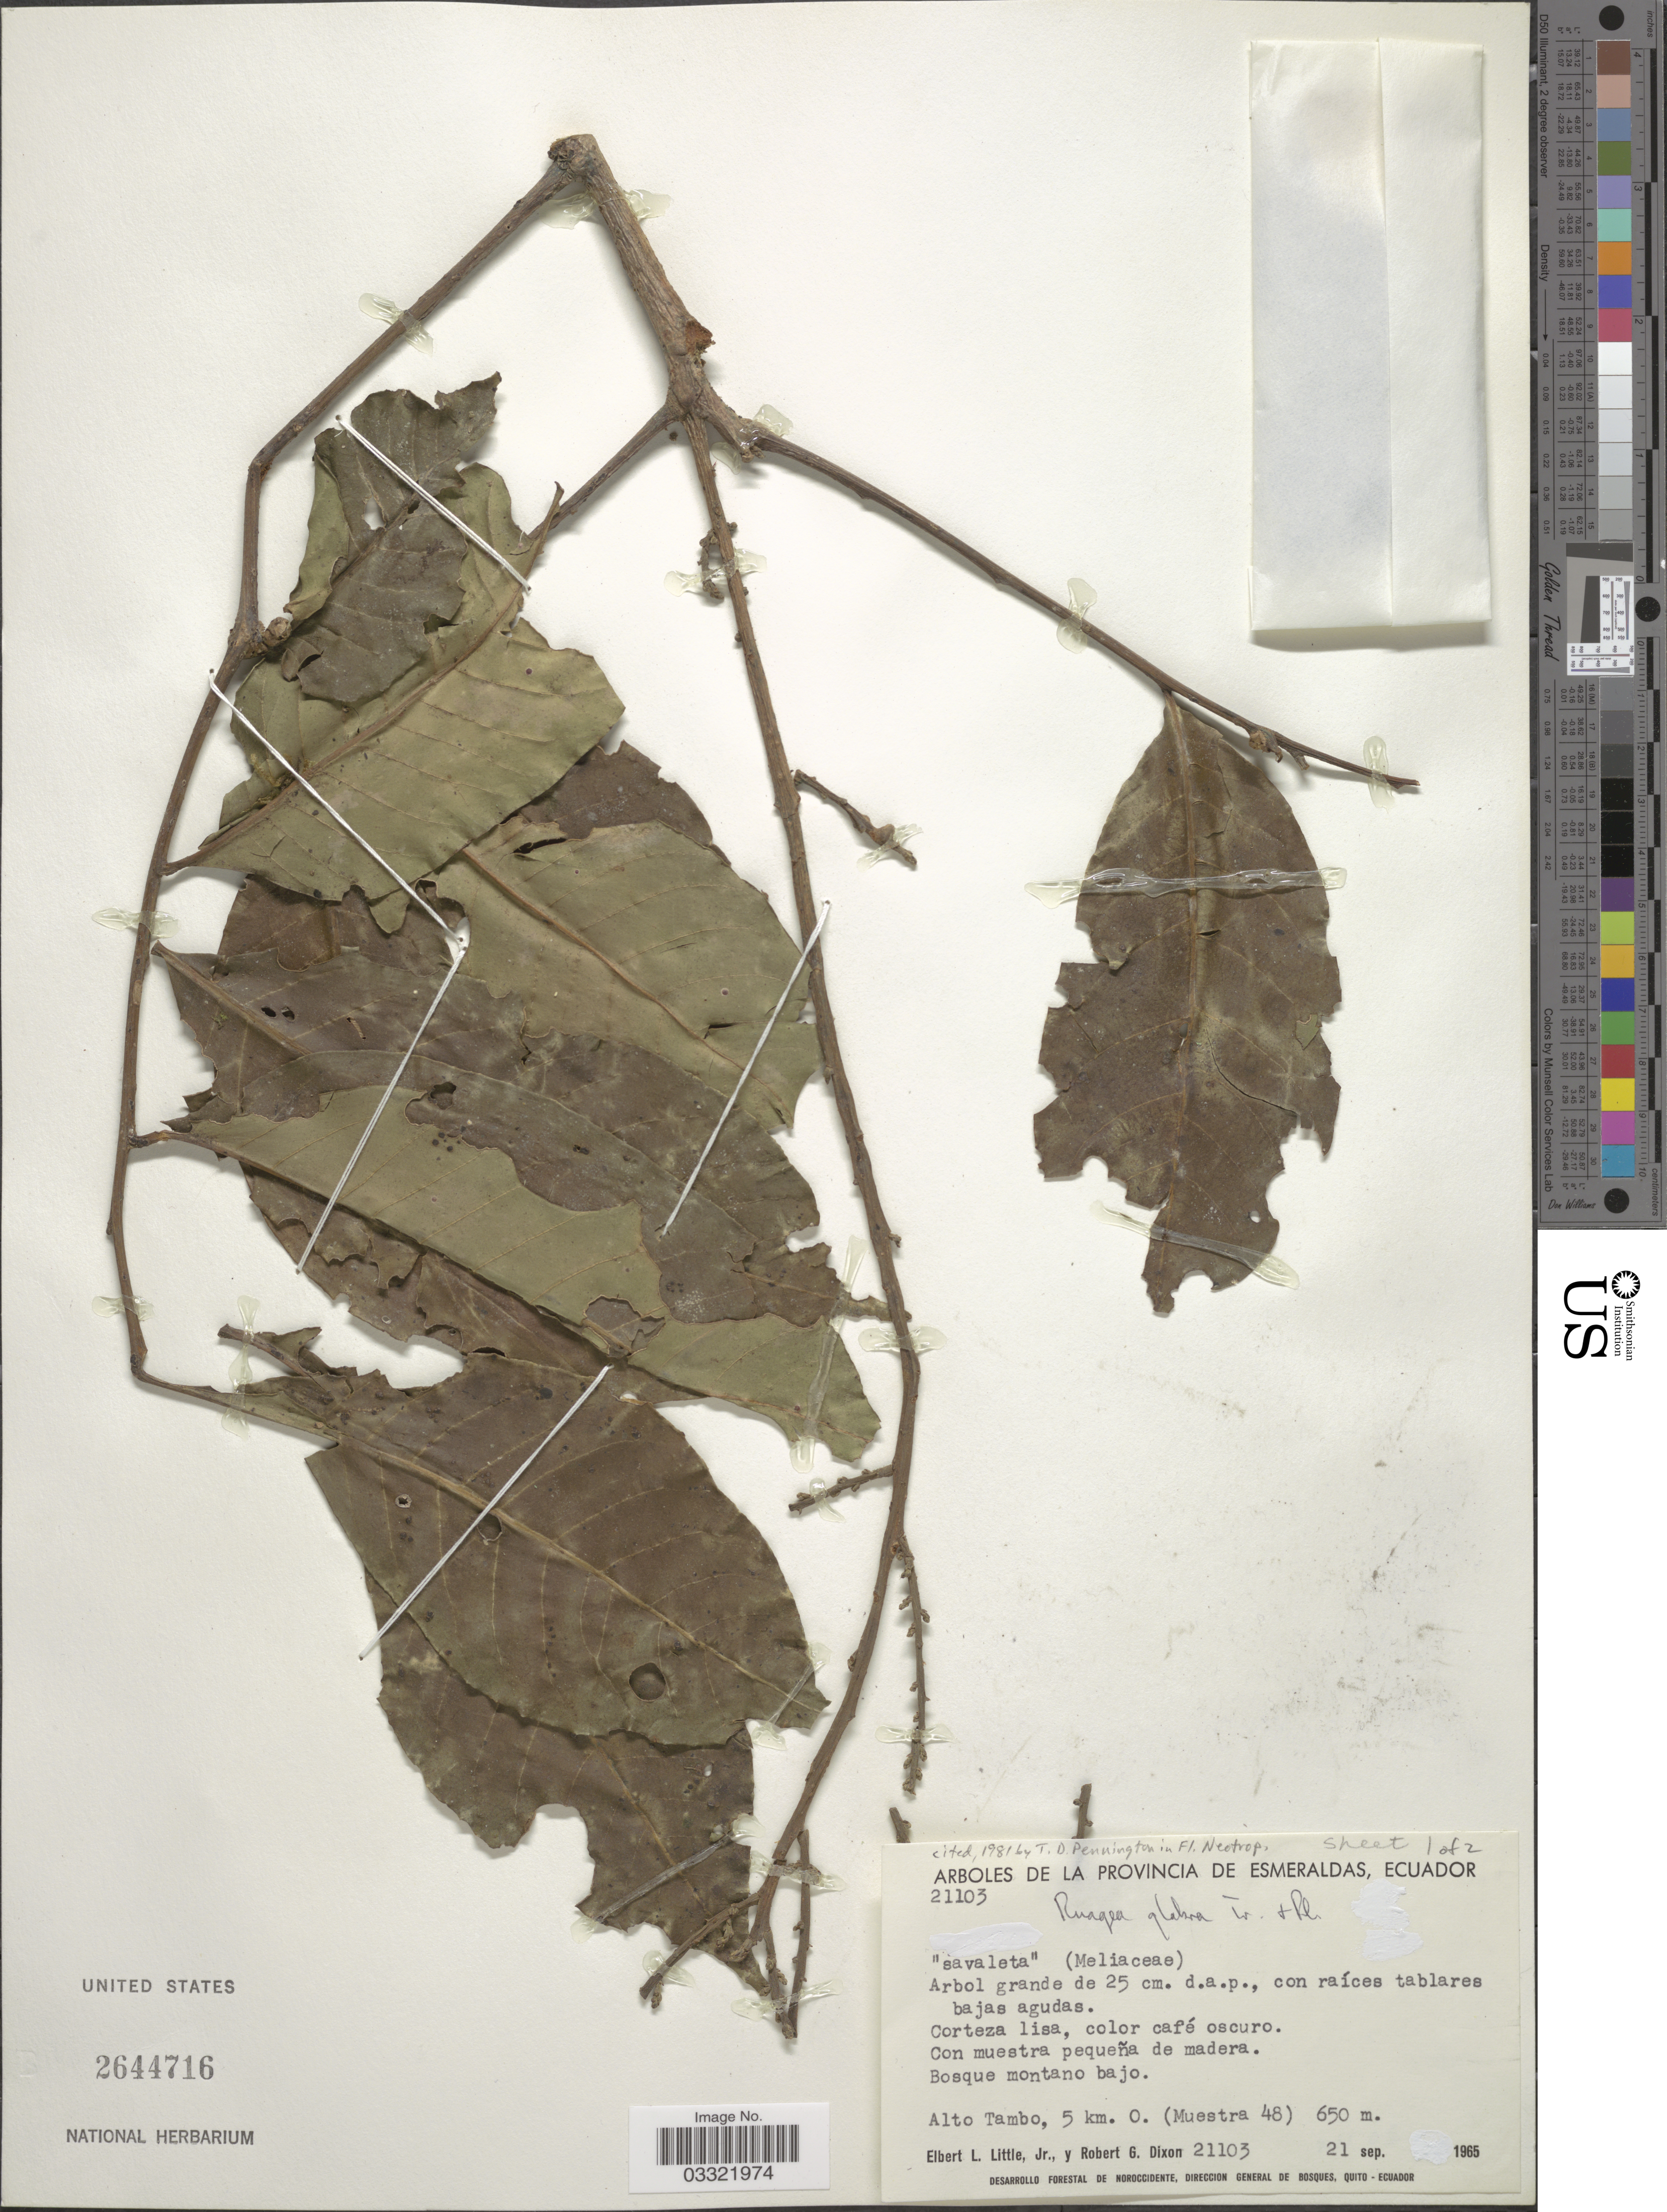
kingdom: Plantae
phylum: Tracheophyta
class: Magnoliopsida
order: Sapindales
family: Meliaceae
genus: Ruagea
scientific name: Ruagea glabra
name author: Triana & Planch.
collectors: E. L. Little & R. G. Dixon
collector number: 21103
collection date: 1965-09-21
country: Ecuador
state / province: Esmeraldas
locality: Alto Tambo, 5 km. O. (Muestra 48).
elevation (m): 650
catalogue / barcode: US 2644716